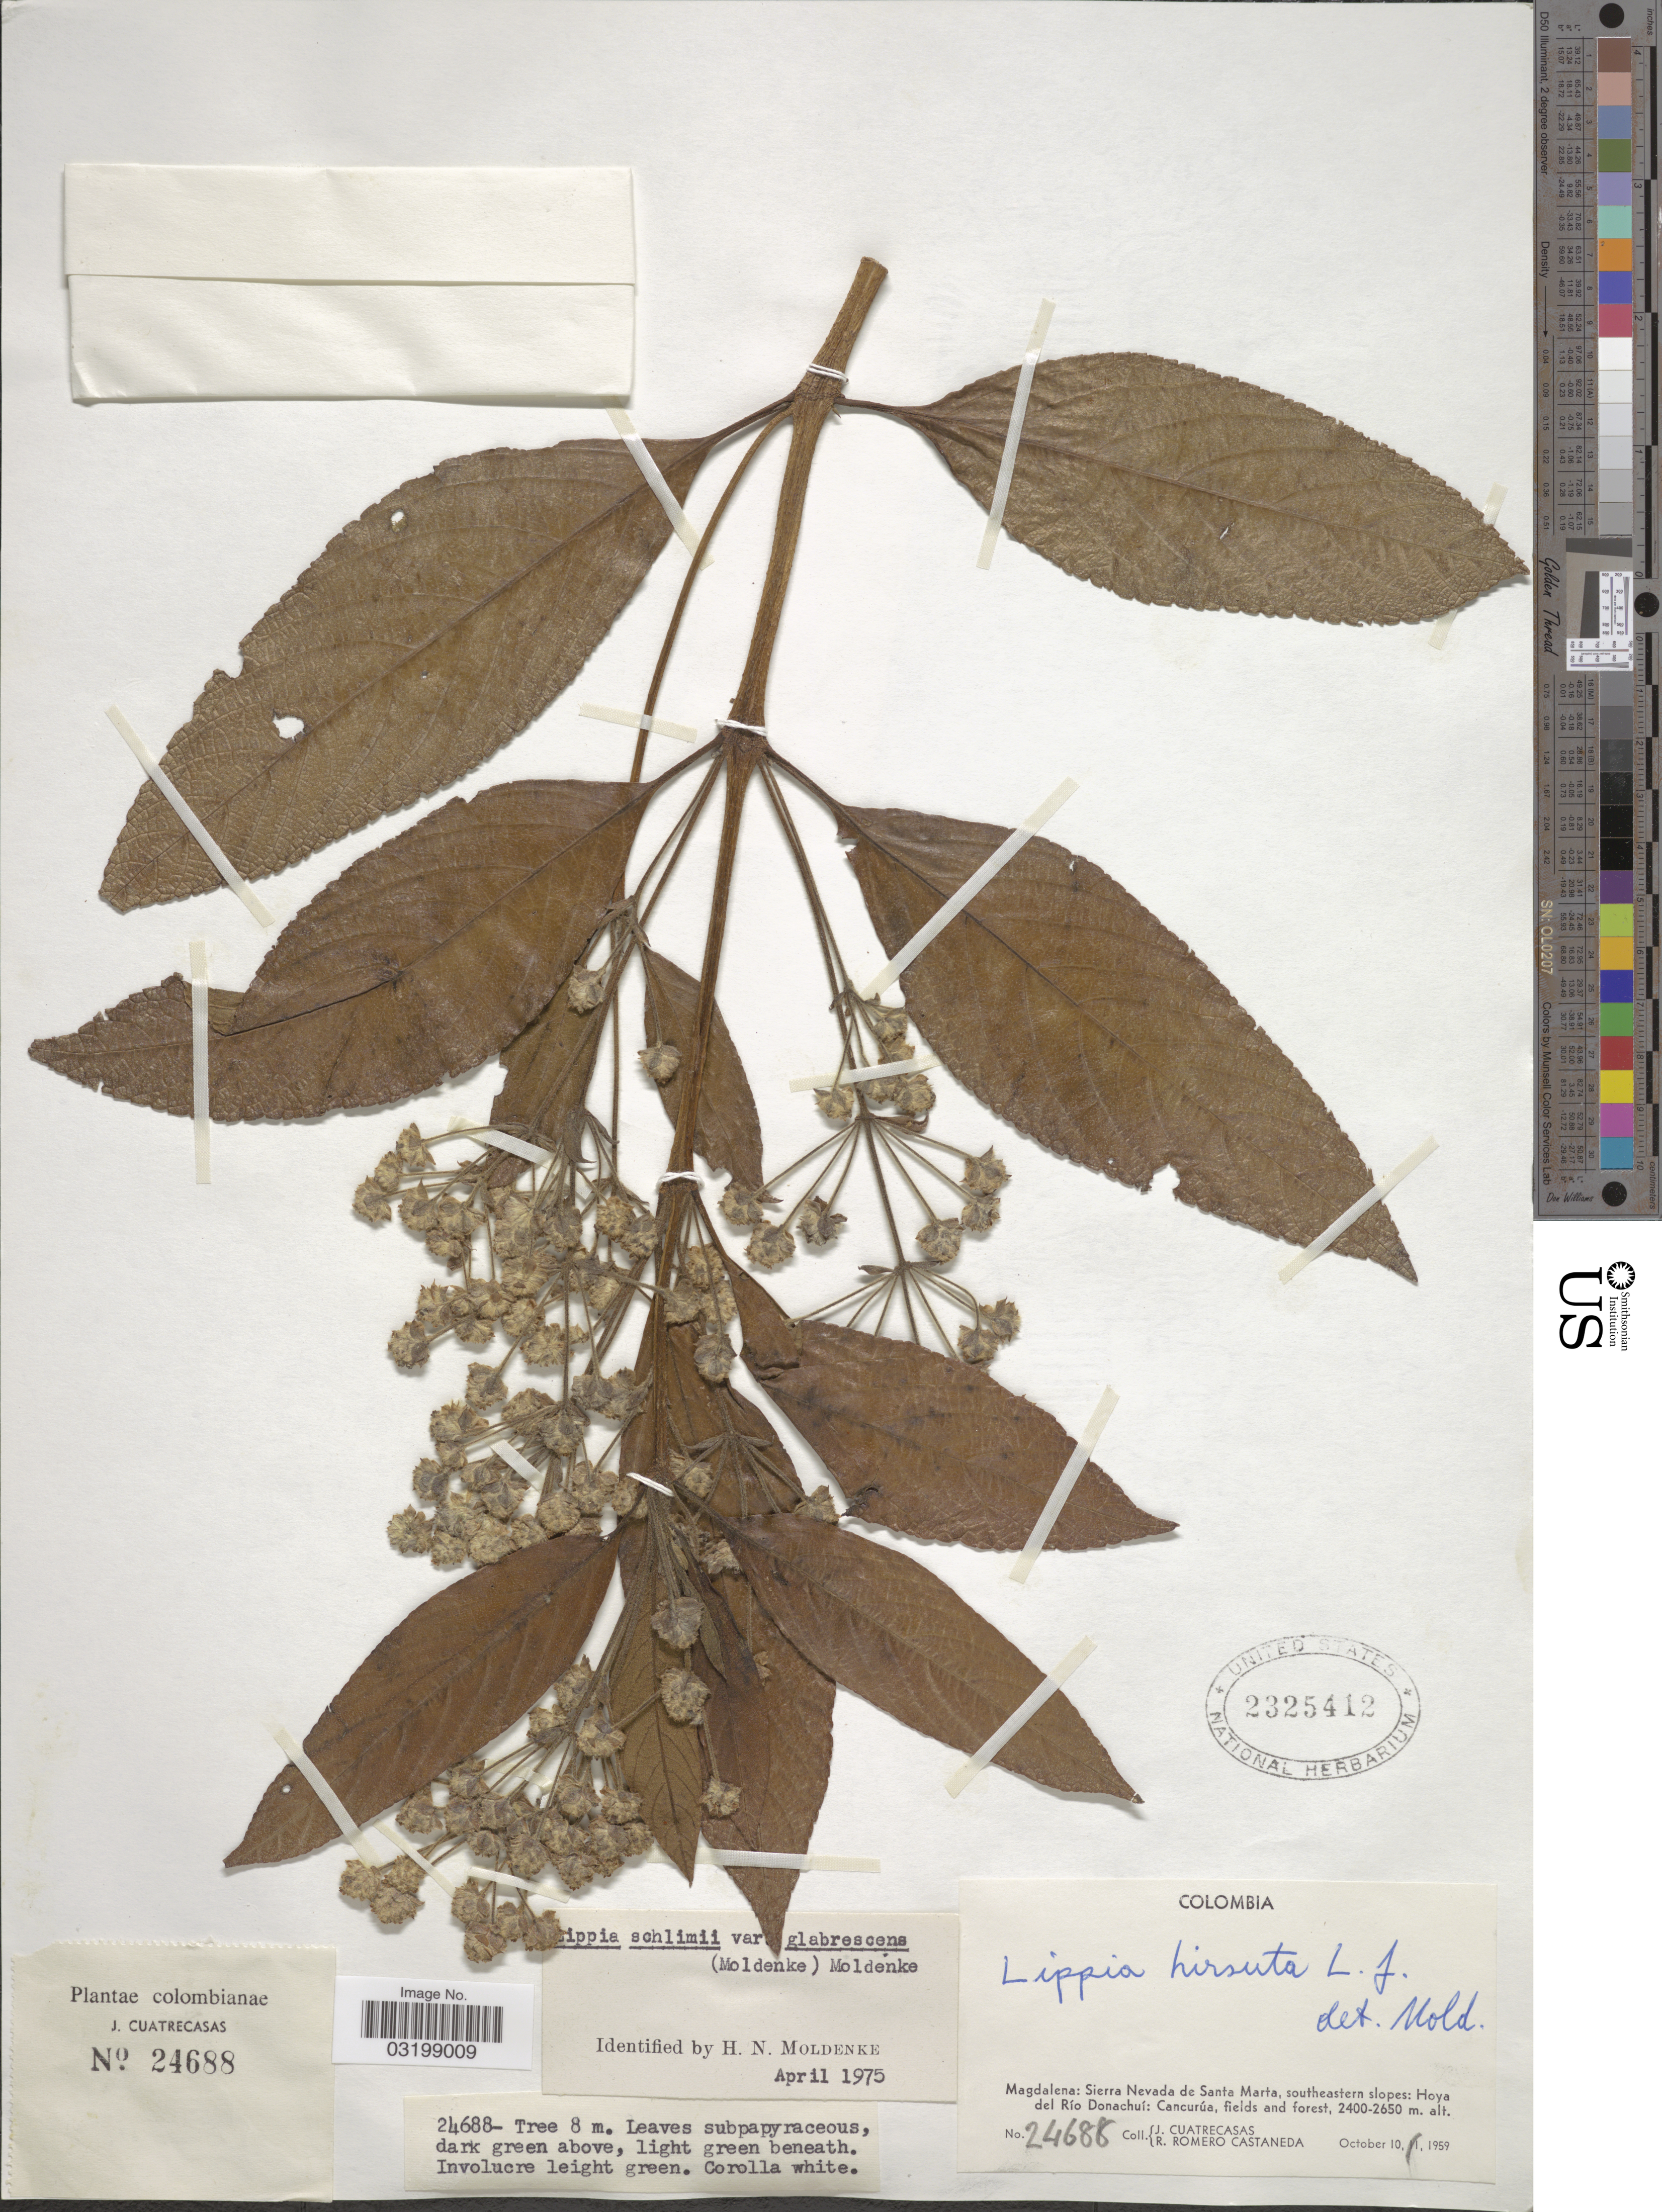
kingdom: Plantae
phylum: Tracheophyta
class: Magnoliopsida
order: Lamiales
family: Verbenaceae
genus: Lippia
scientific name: Lippia hirsuta var. glabrescens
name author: Moldenke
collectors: J. Cuatrecasas & R. Romero Castañeda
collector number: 24688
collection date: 1959-10-10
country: Colombia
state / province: Magdalena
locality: Sierra Nevada de Santa Marta, southeastern slopes: Hoya del Río Donachuí: Cancurúa.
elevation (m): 2400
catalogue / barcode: US 2325412